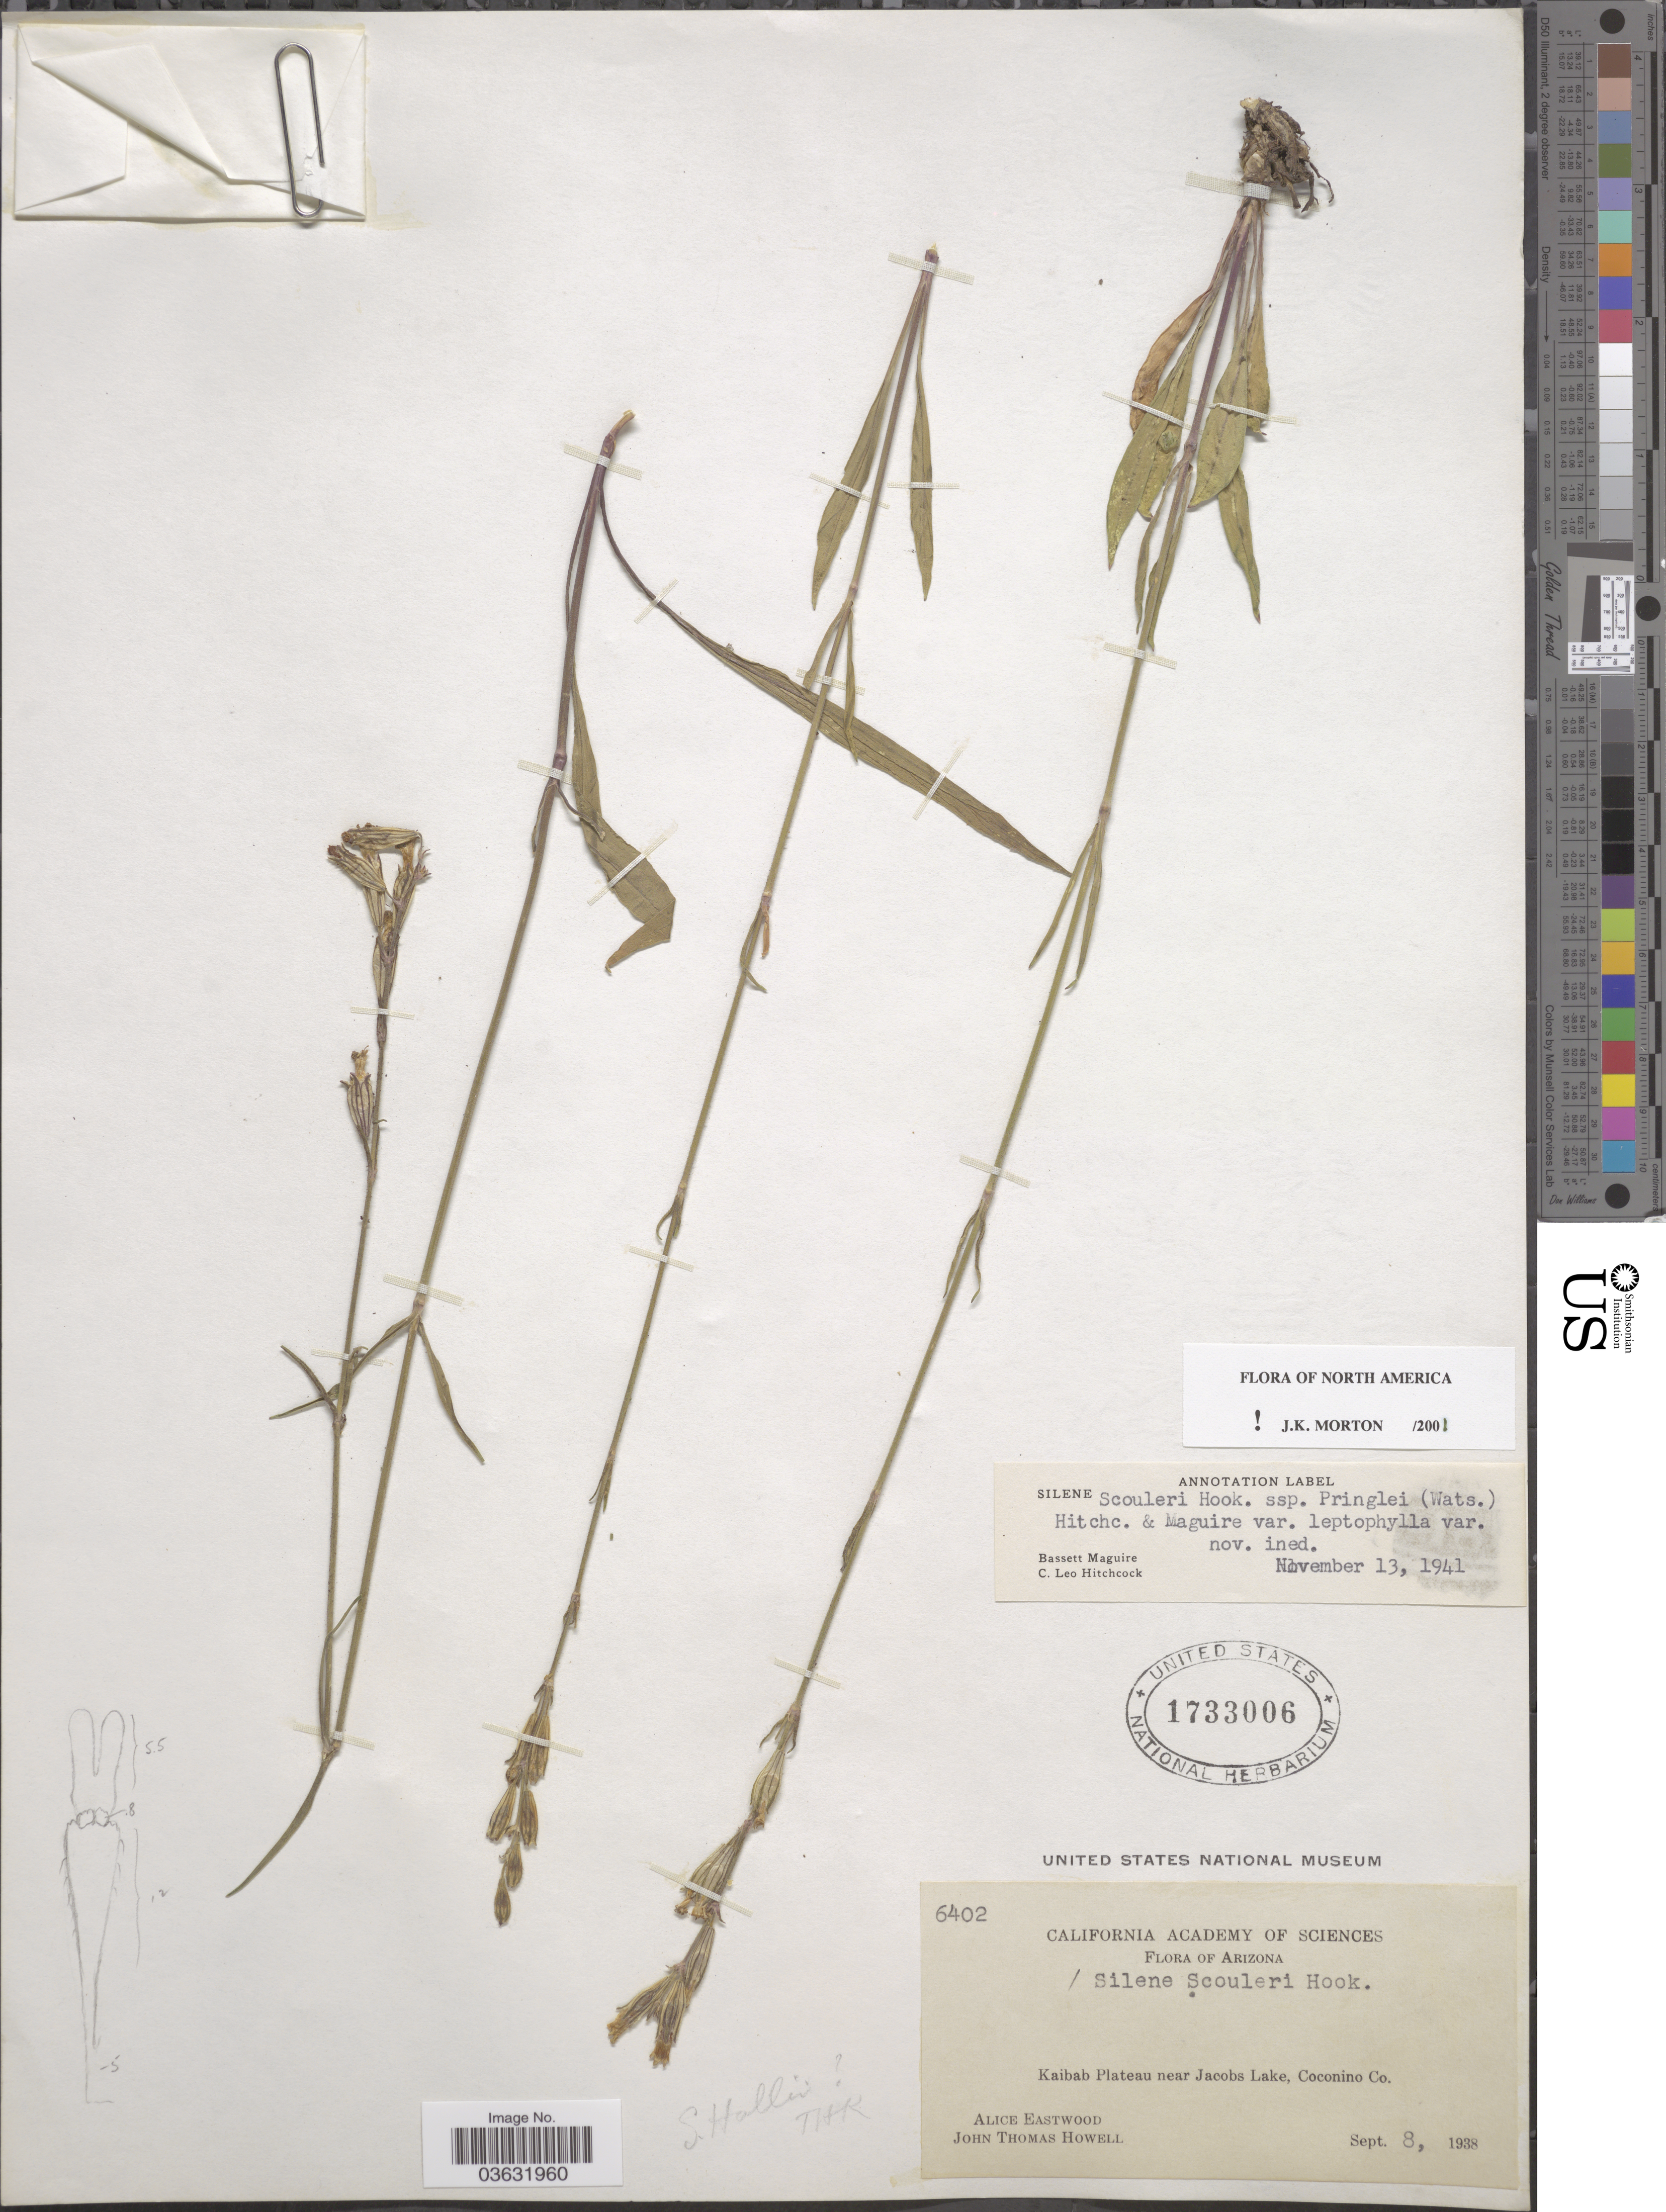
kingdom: Plantae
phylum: Tracheophyta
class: Magnoliopsida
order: Caryophyllales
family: Caryophyllaceae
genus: Silene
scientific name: Silene scouleri var. leptophylla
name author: C.L. Hitchc. & Maguire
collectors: A. Eastwood & J. T. Howell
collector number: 6402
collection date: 1938-09-08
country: United States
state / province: Arizona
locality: Kaibab Plateau near Jacobs Lake, Coconino Co.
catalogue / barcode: US 1733006